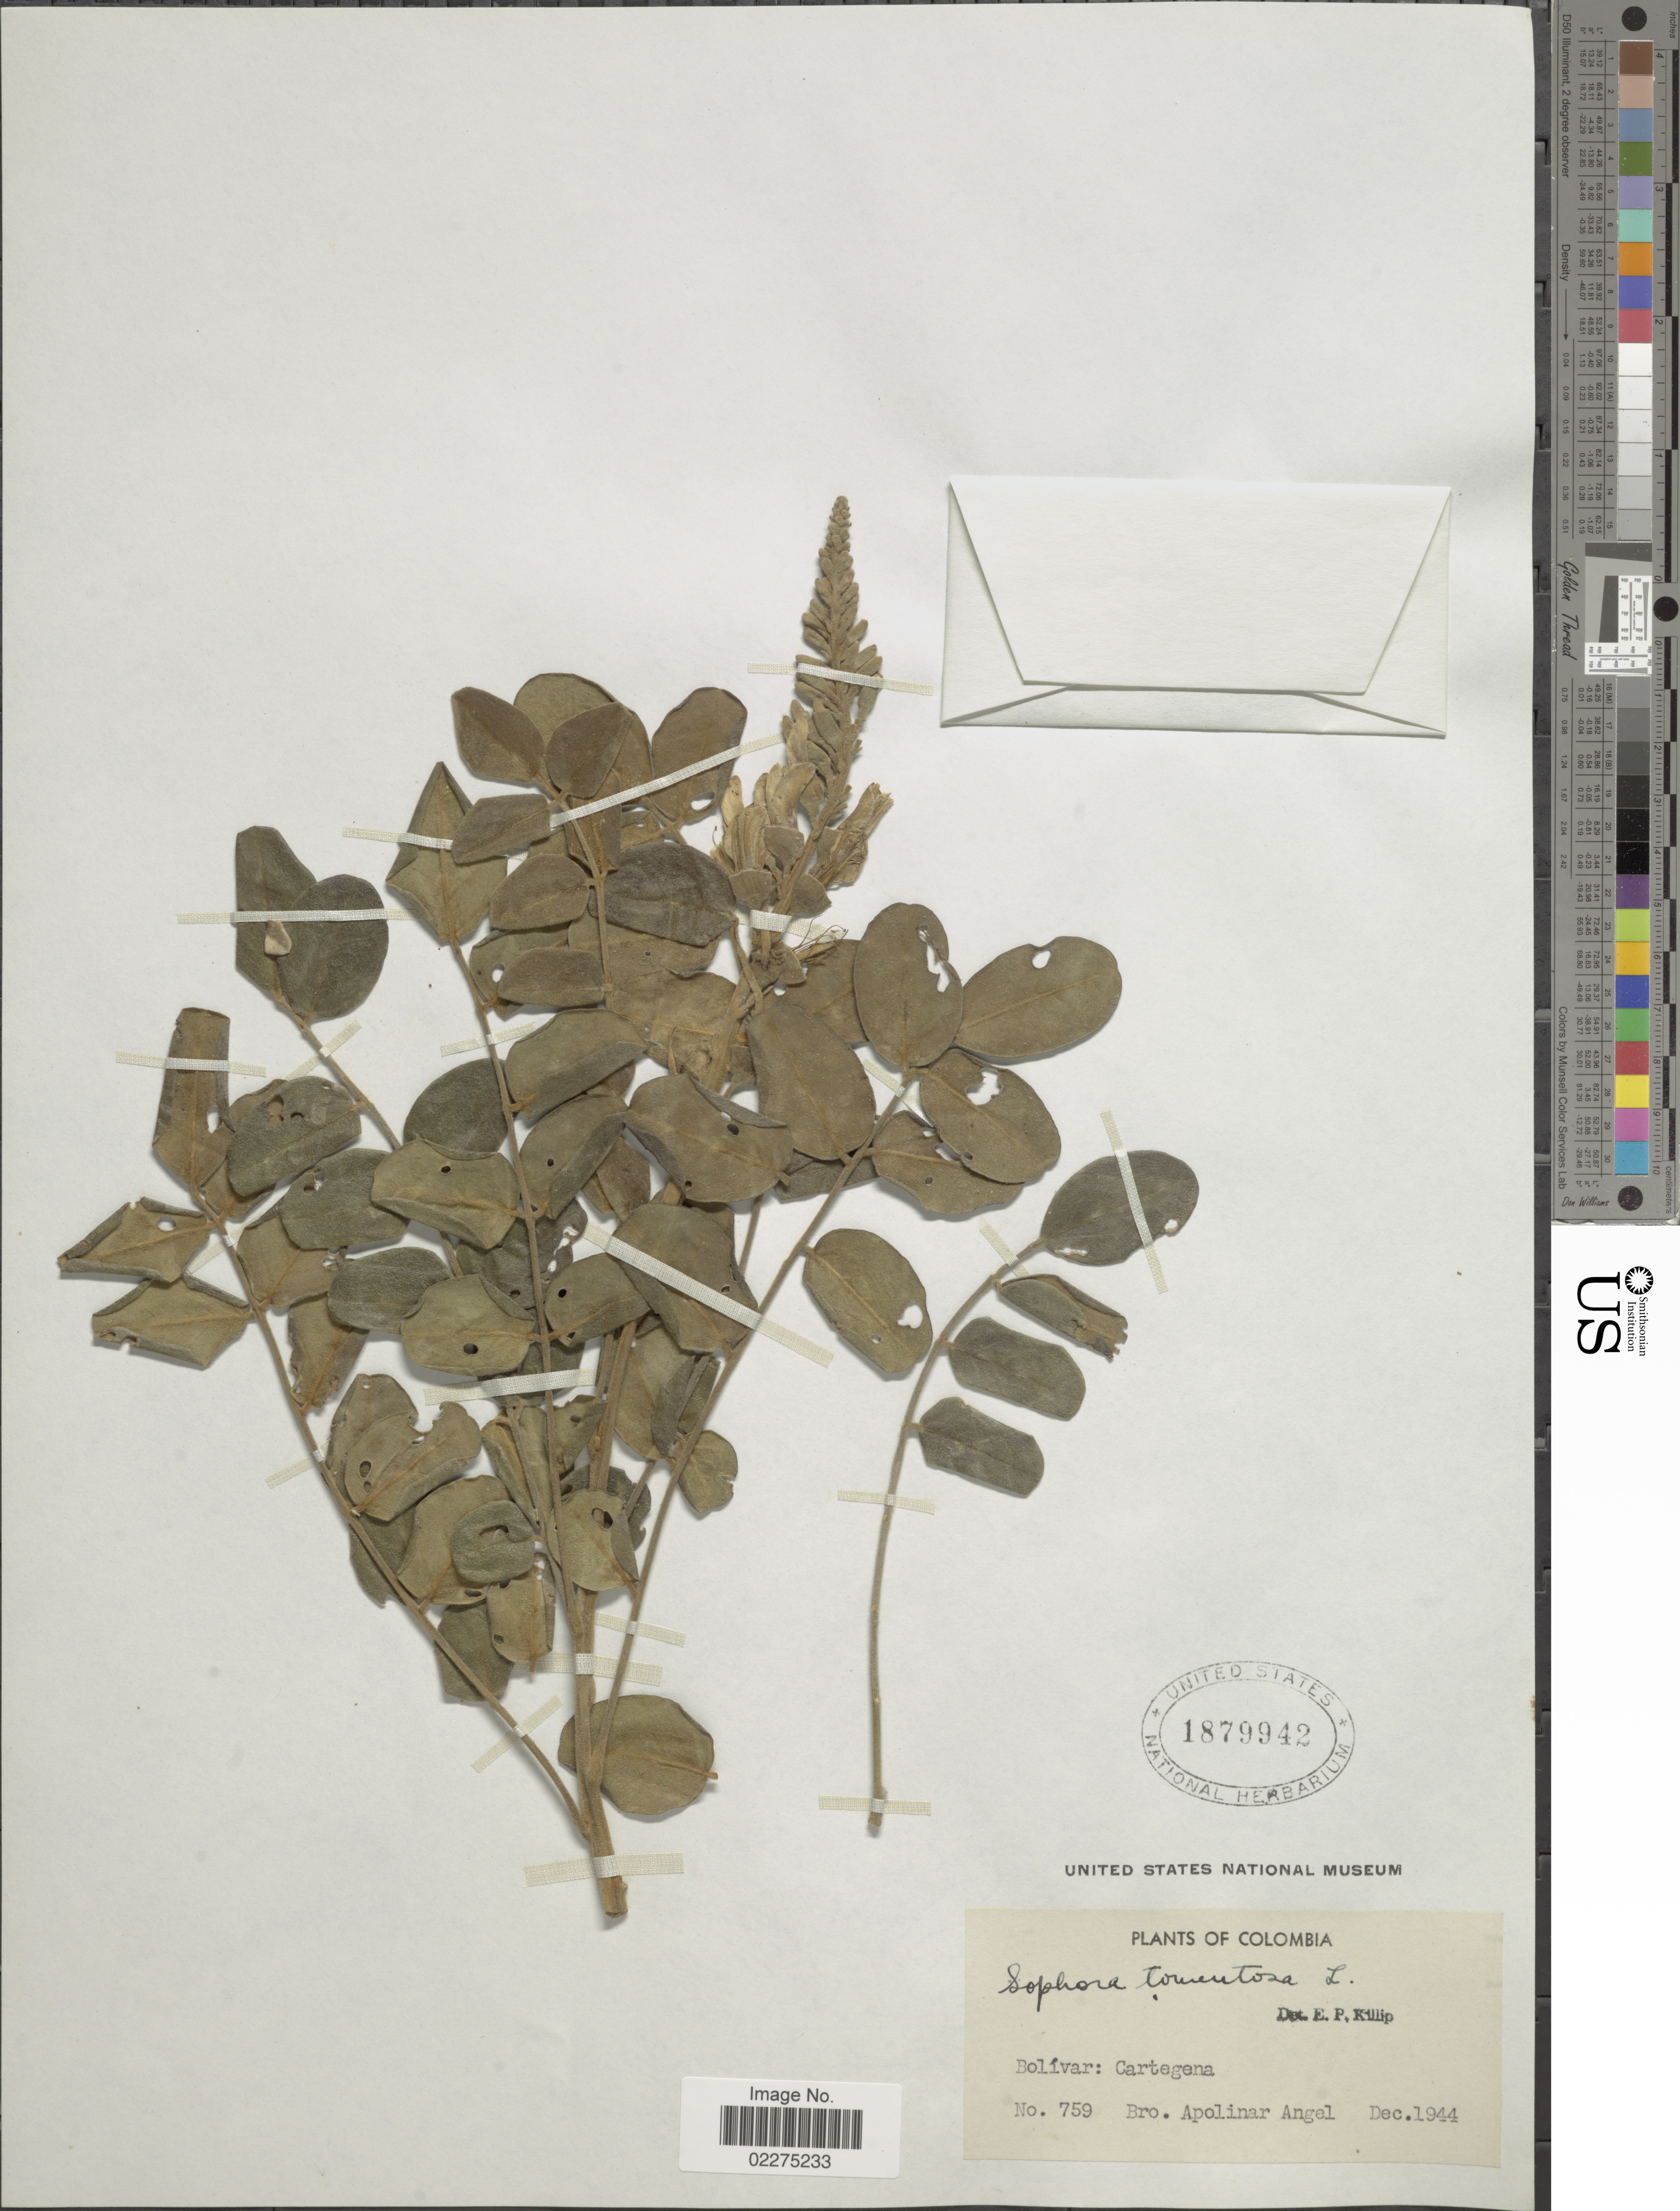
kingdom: Plantae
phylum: Tracheophyta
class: Magnoliopsida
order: Fabales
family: Fabaceae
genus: Sophora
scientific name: Sophora tomentosa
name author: L.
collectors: Bro. Apolinar A.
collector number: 759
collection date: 1944-12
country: Colombia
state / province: Bolívar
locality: Cartegena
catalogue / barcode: US 1879942